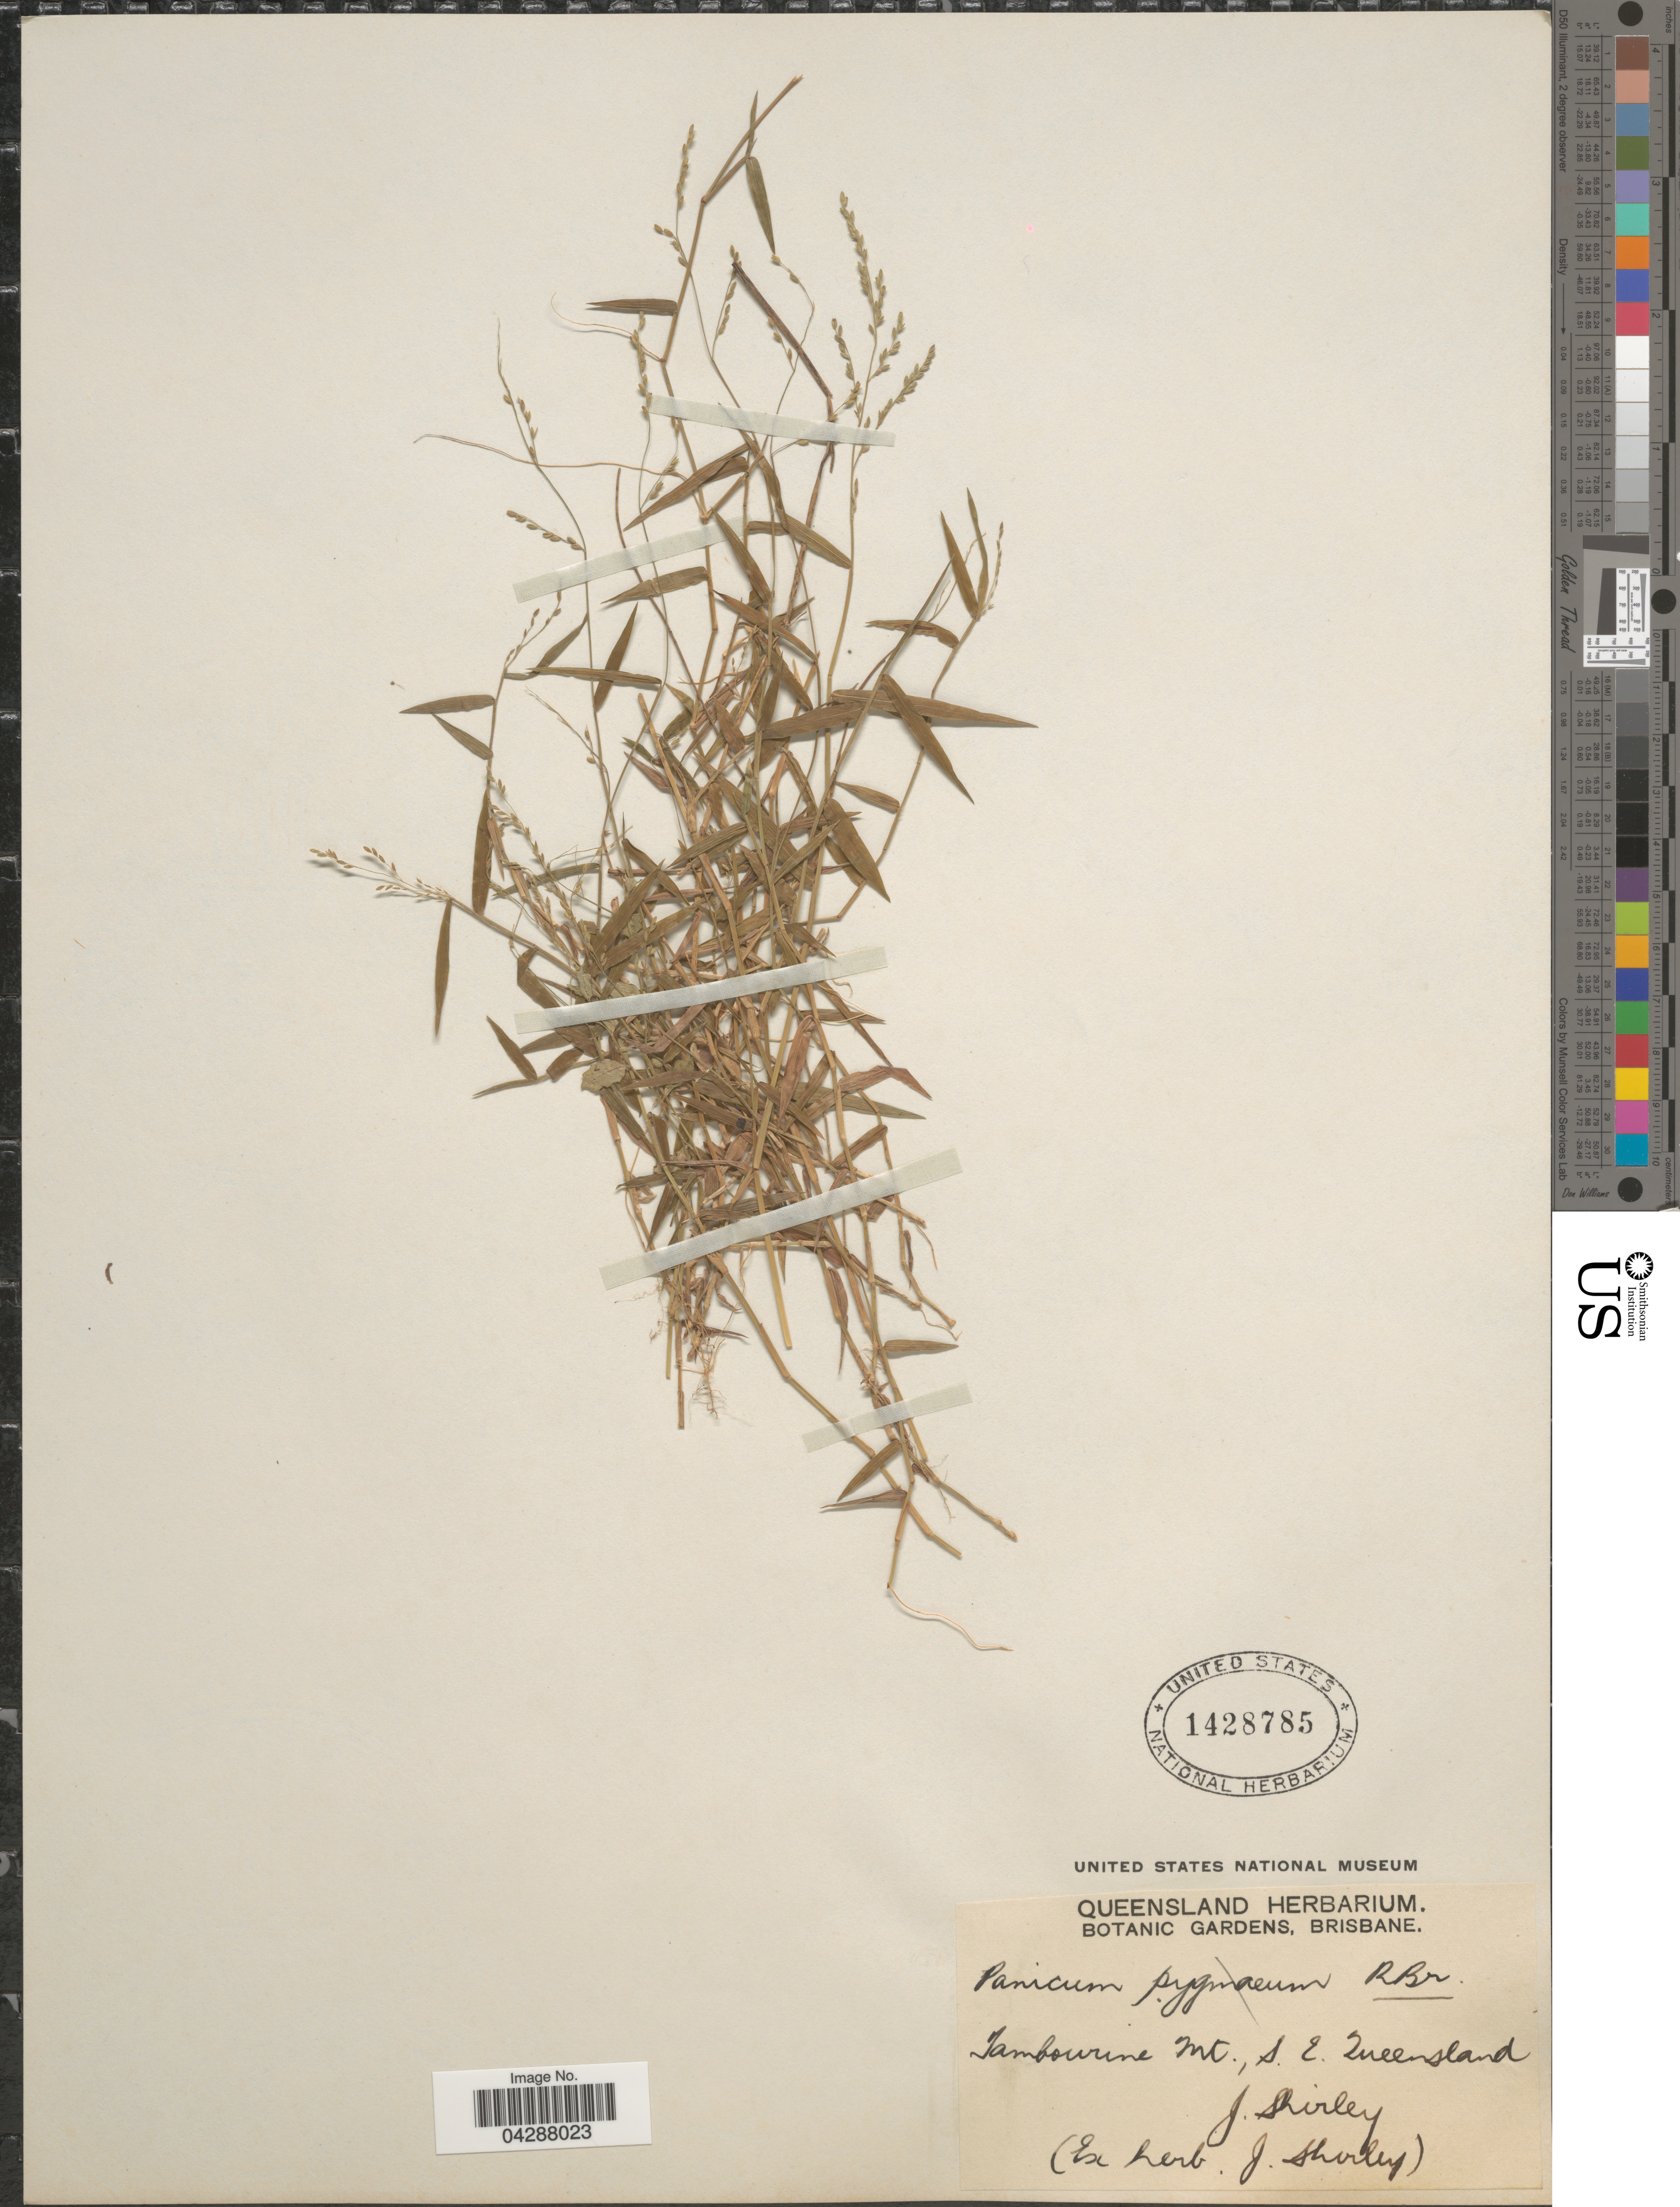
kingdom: Plantae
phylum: Tracheophyta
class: Liliopsida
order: Poales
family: Poaceae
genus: Ottochloa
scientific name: Ottochloa gracillima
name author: C.E. Hubb.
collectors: J. Shirley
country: Australia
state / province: Queensland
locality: Tambourine Mt., S. E. Queensland.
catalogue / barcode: US 1428785